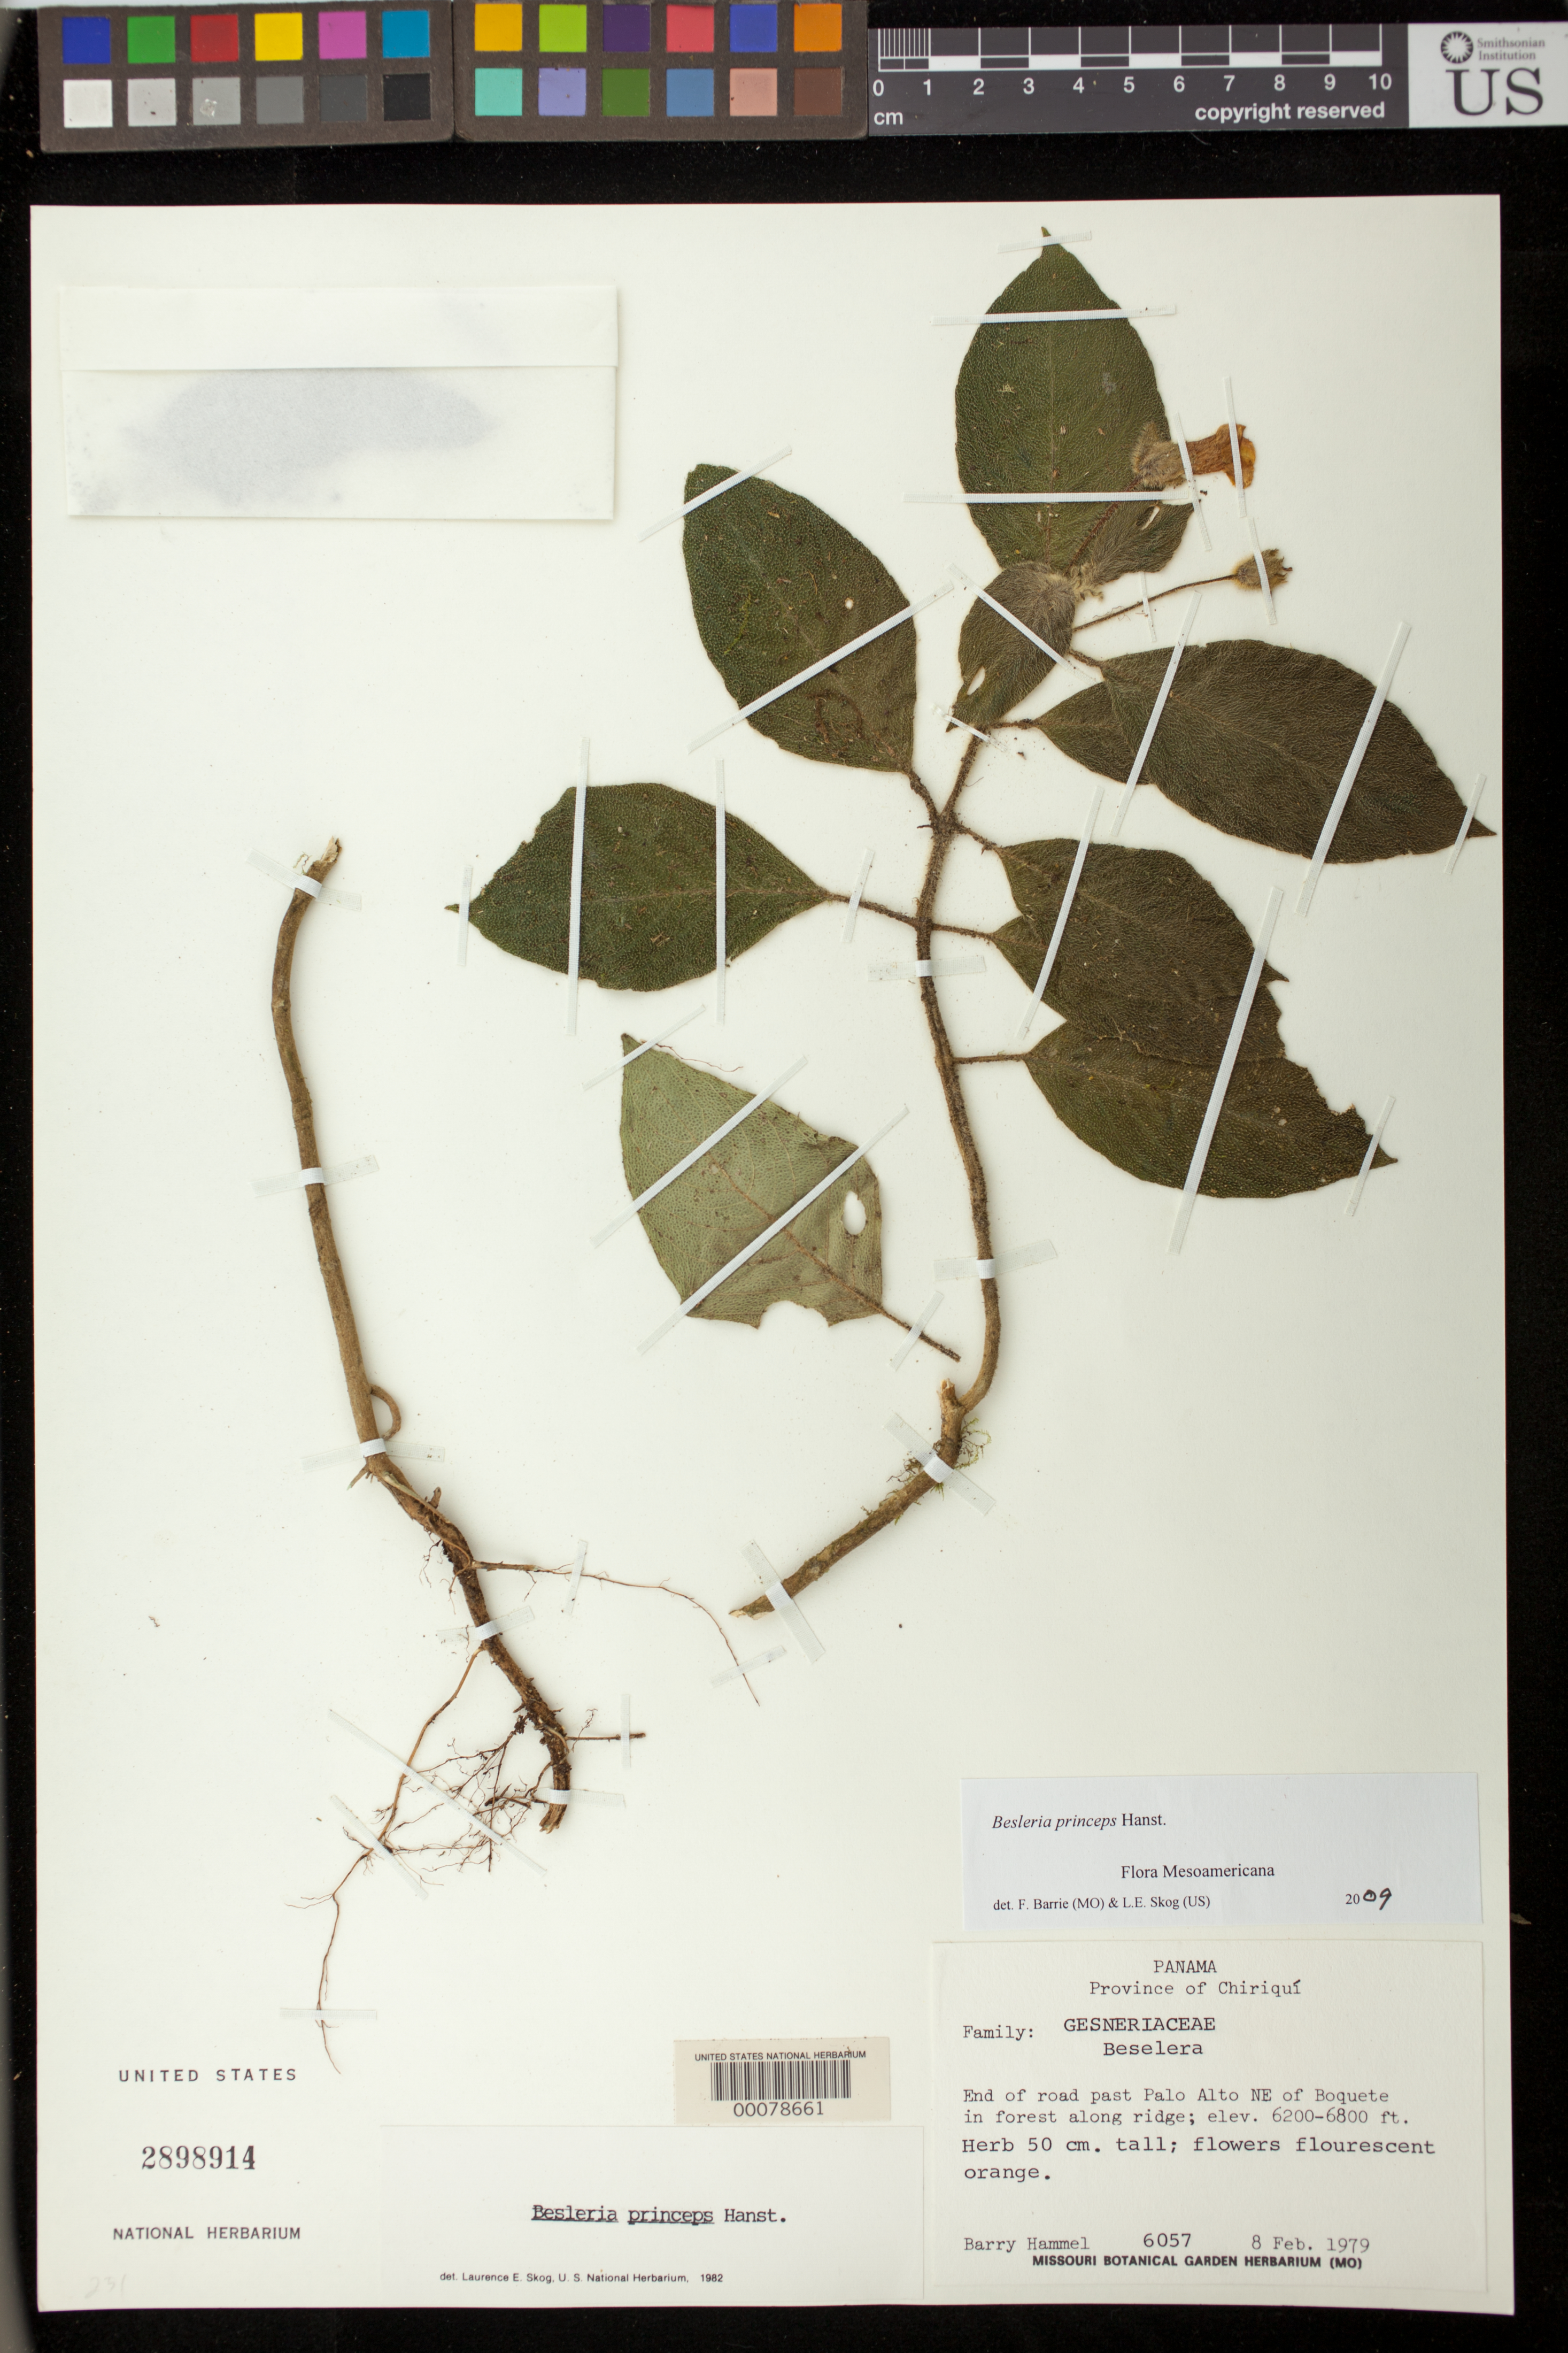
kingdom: Plantae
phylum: Tracheophyta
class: Magnoliopsida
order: Lamiales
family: Gesneriaceae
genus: Besleria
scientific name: Besleria princeps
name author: Hanst.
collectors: B. Hammel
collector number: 6057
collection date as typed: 08 Feb 1979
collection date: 1979-02-08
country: Panama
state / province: Chiriquí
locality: End of road past Palo Alto NE of Boquete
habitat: In forest along ridge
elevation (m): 1890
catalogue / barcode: US 2898914